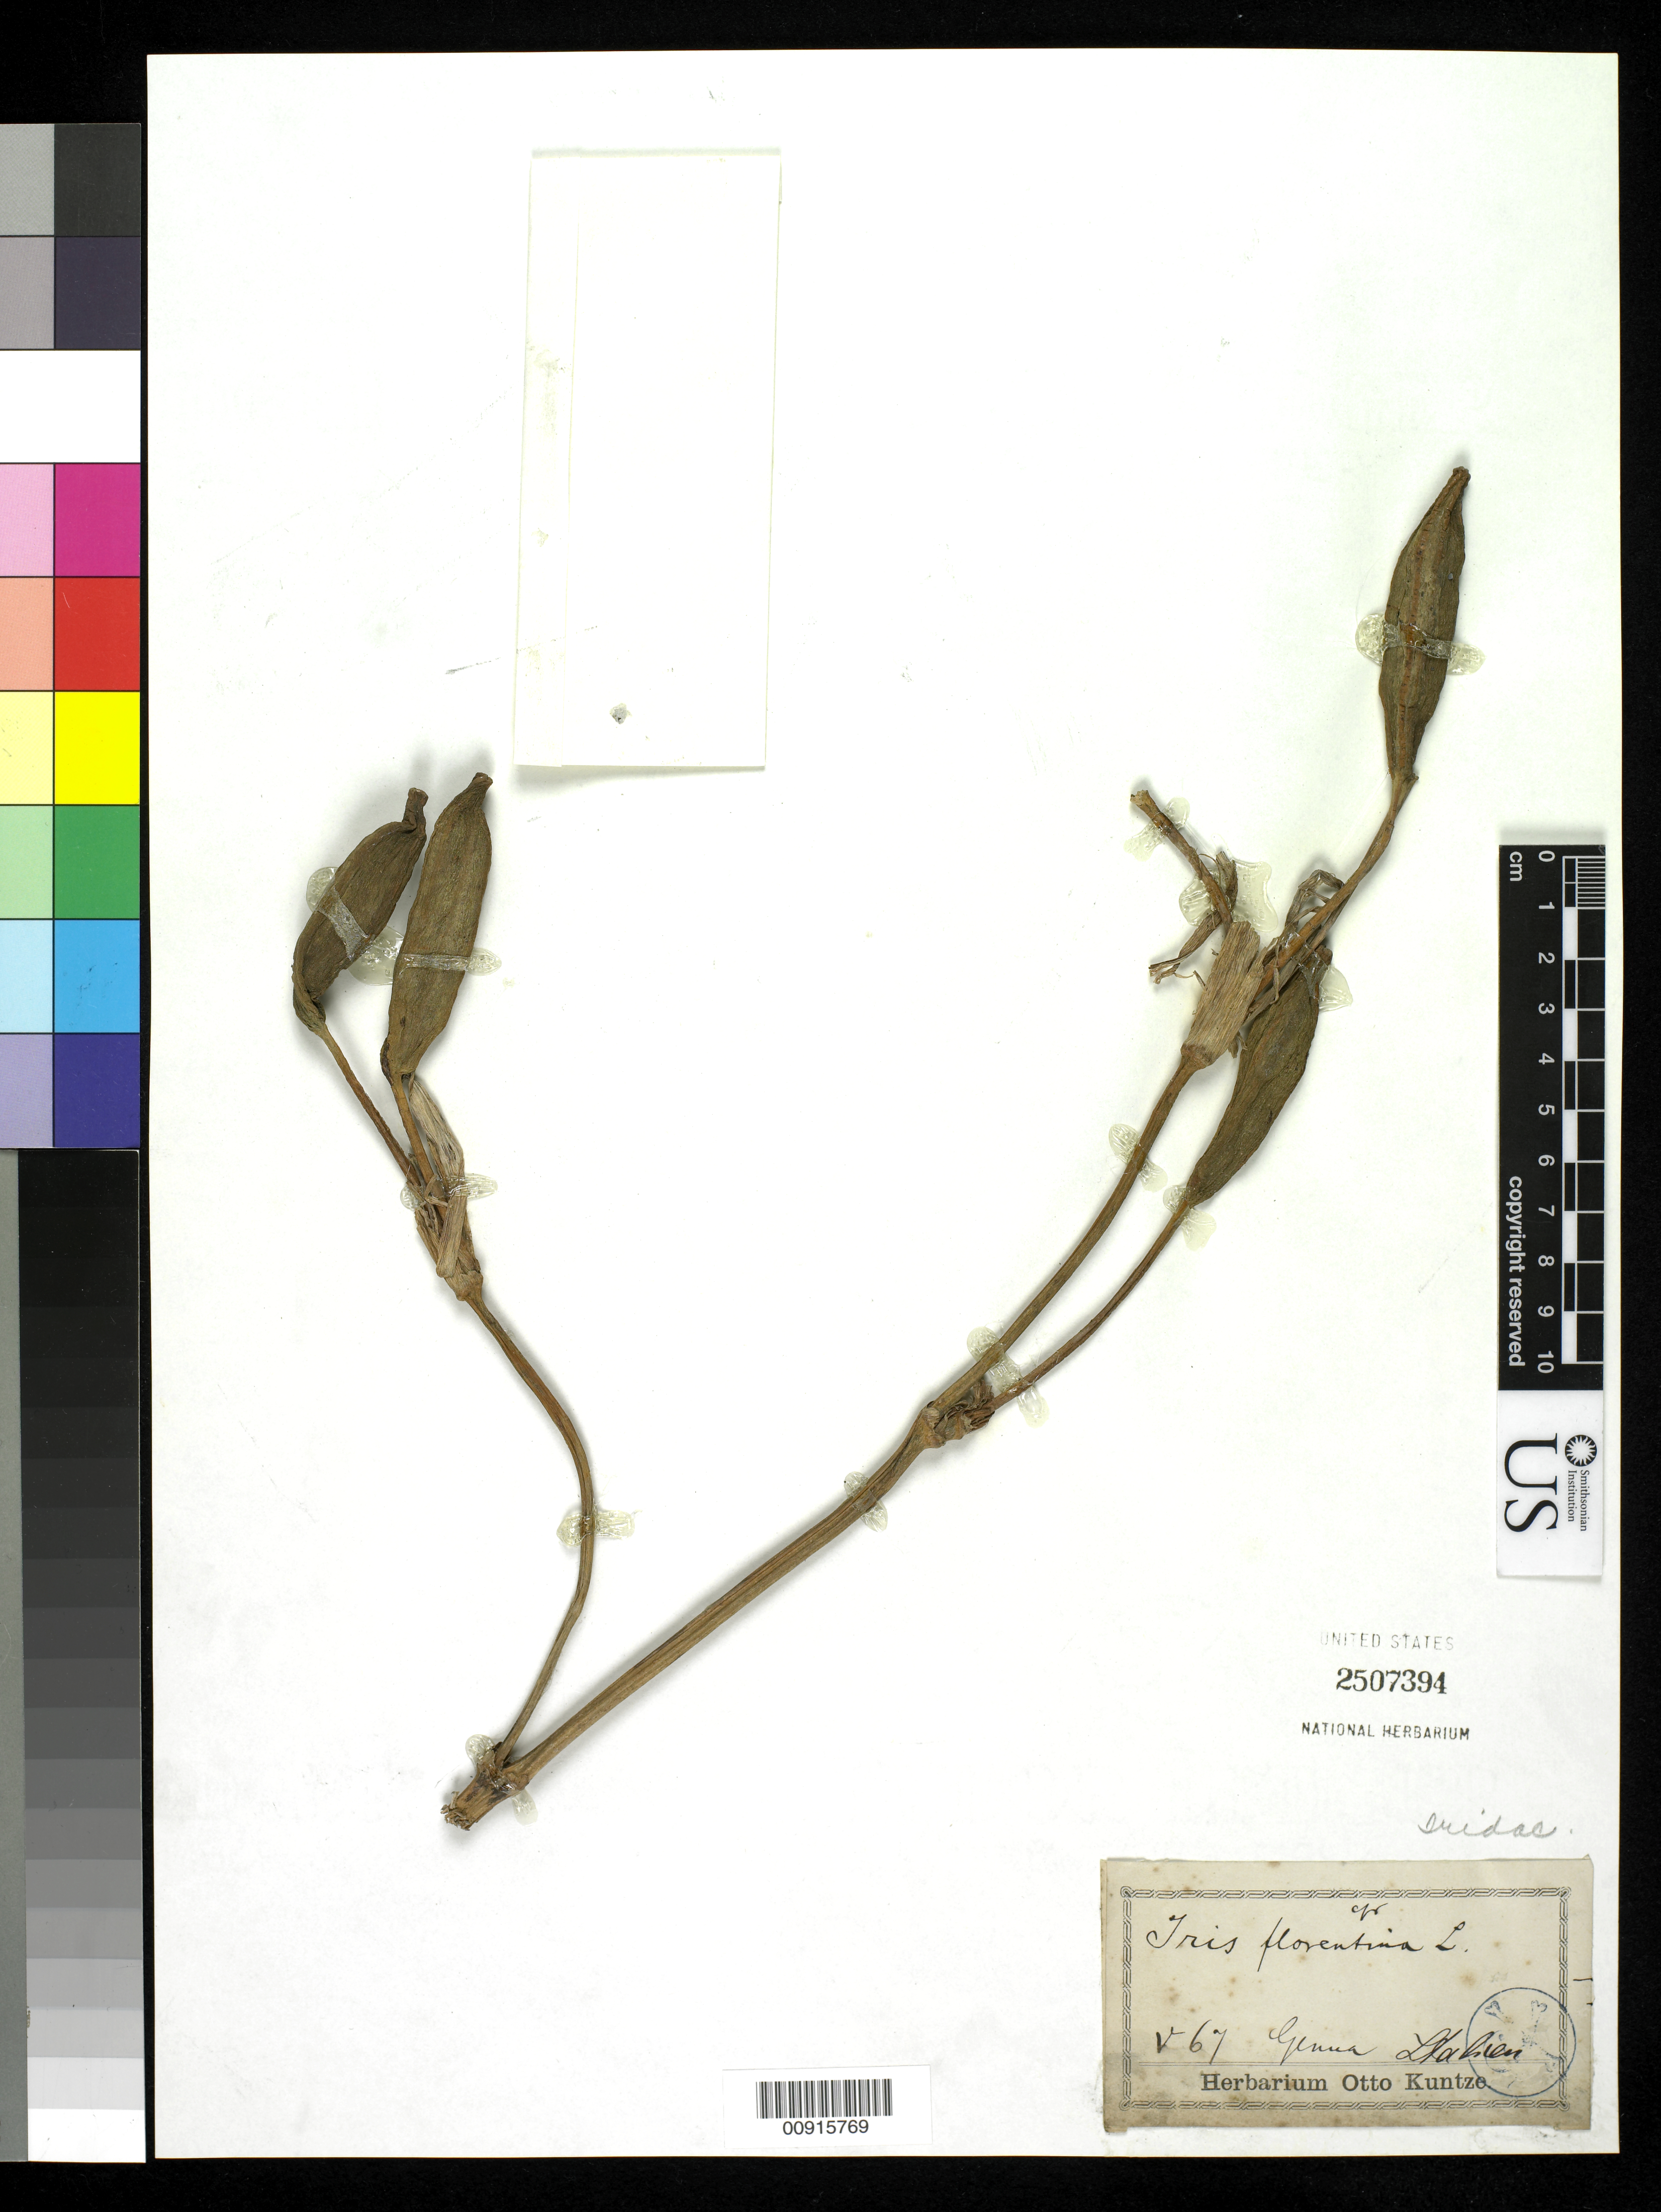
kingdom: Plantae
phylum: Tracheophyta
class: Liliopsida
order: Asparagales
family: Iridaceae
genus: Iris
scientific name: Iris florentina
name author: L.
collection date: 1967-05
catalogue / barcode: US 2507394